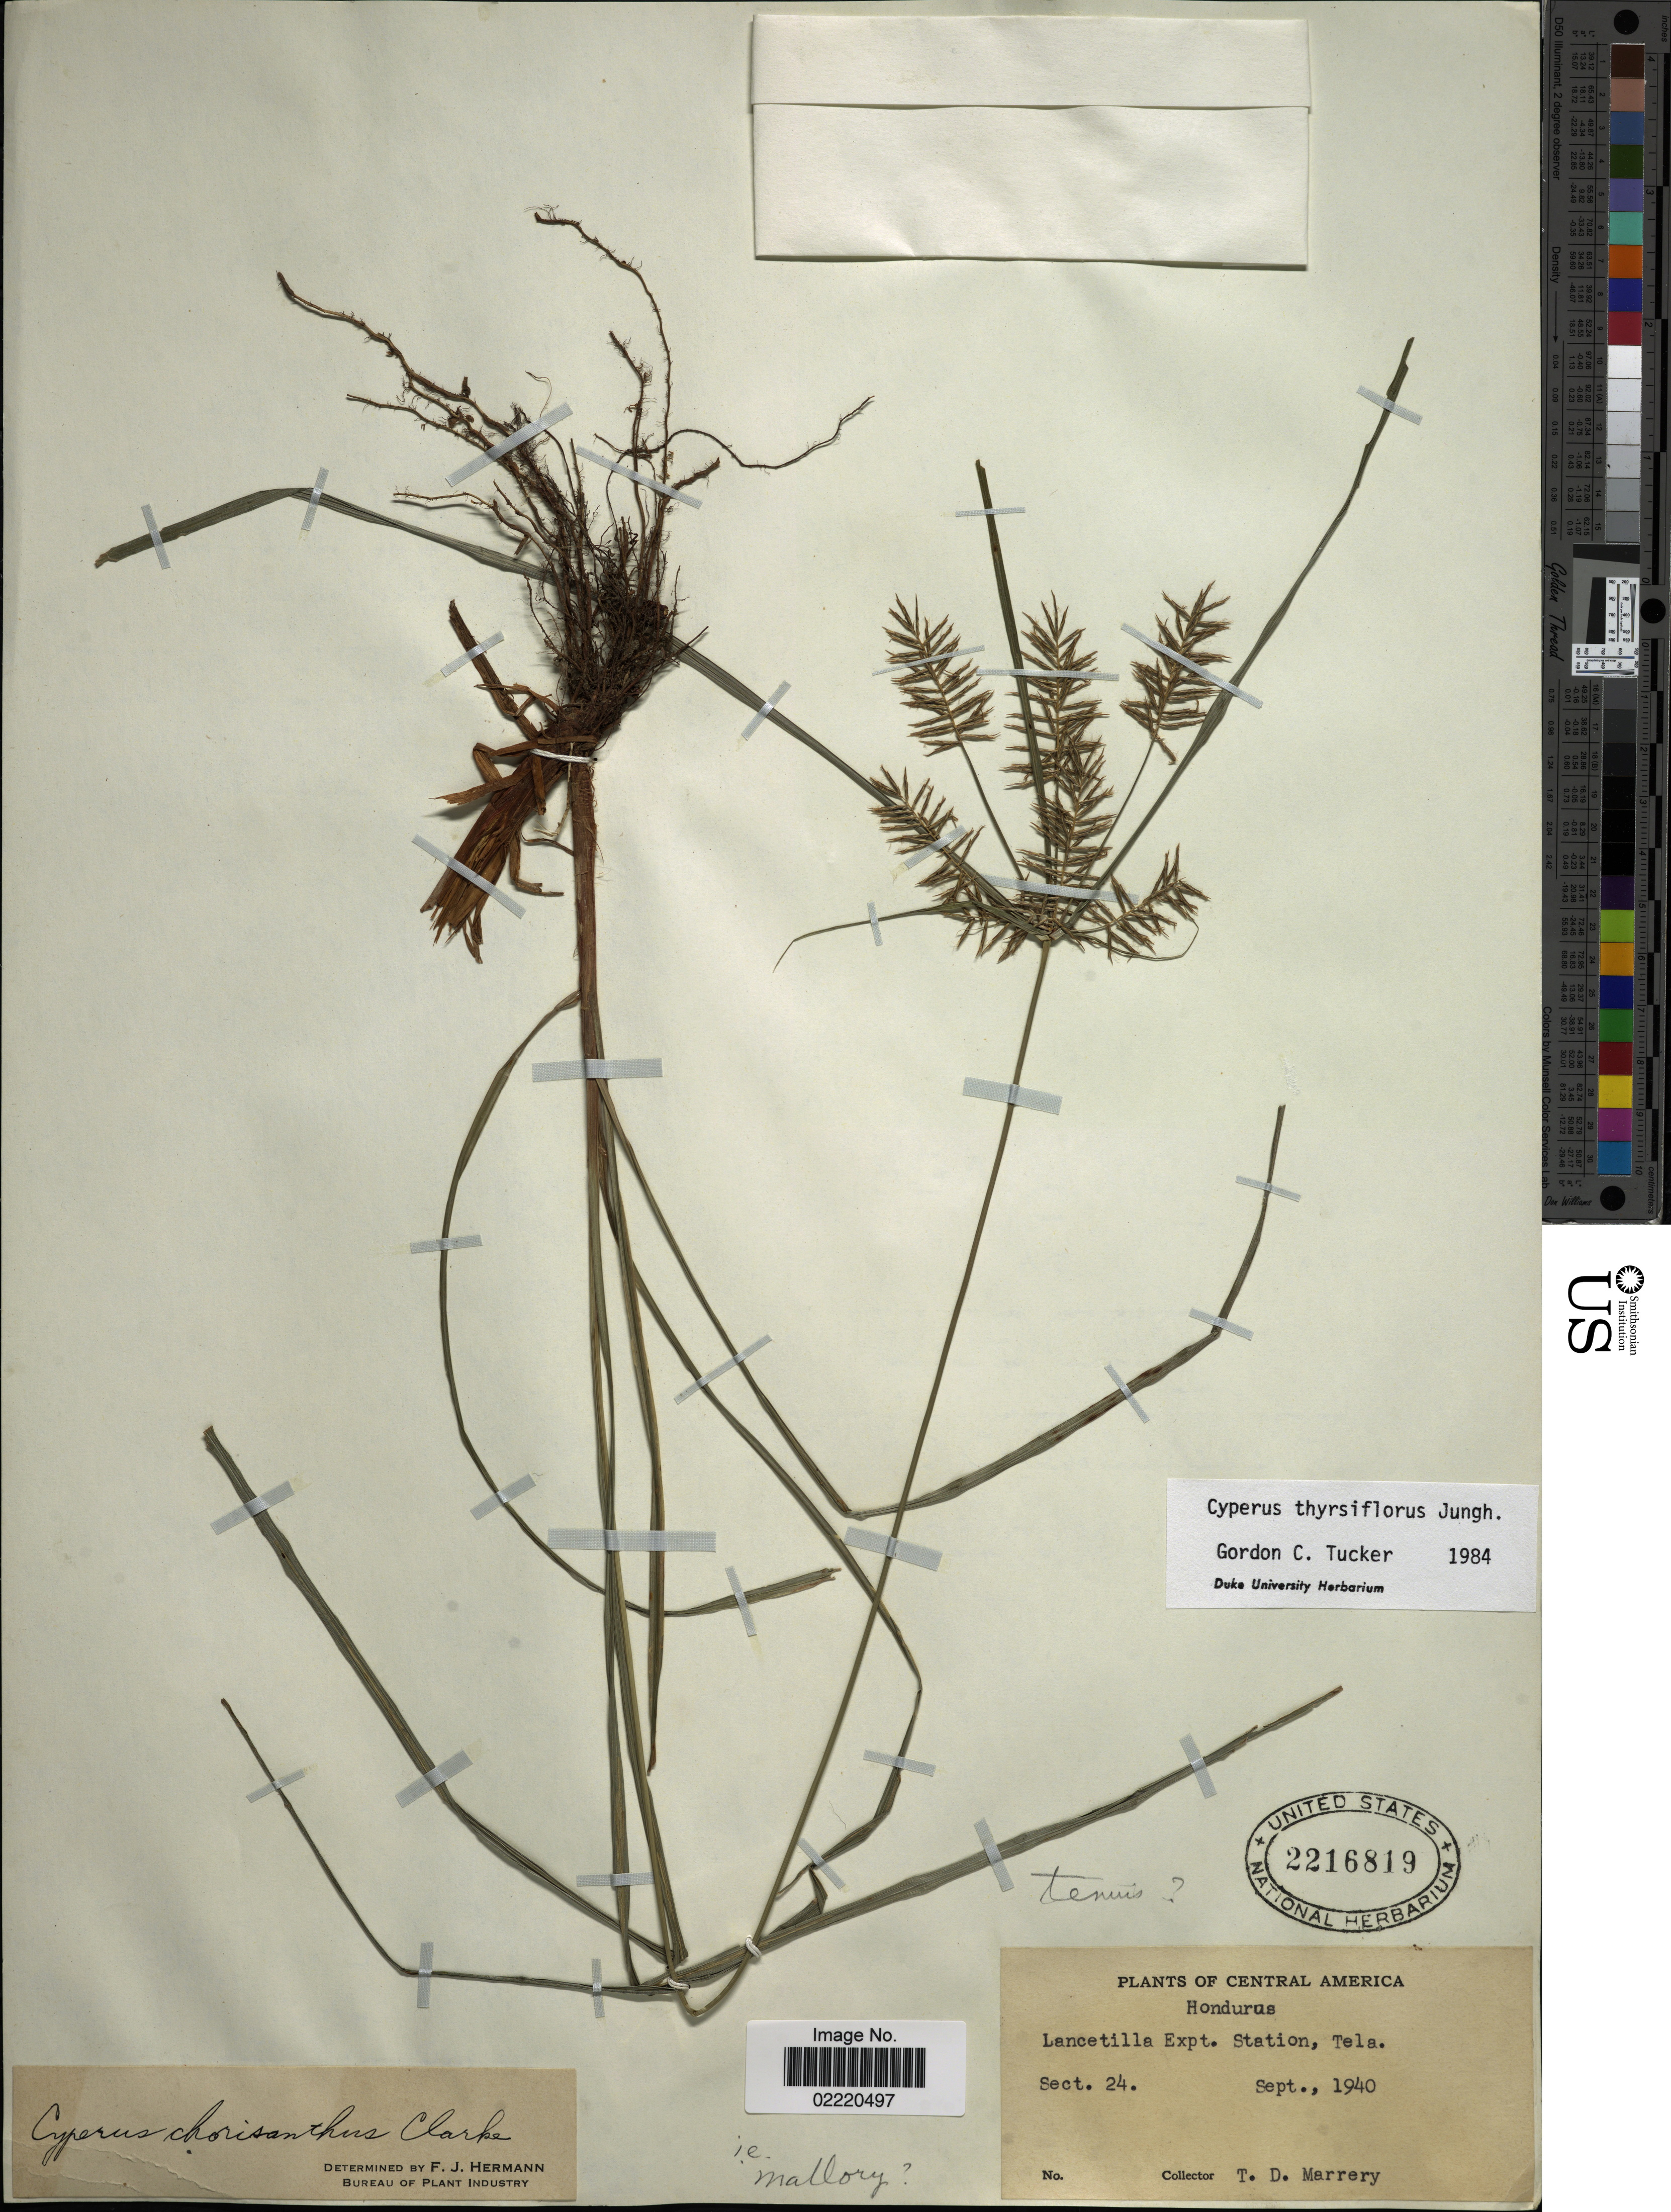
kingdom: Plantae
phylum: Tracheophyta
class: Liliopsida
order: Poales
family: Cyperaceae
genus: Cyperus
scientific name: Cyperus thyrsiflorus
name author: Jungh.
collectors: T. Marrery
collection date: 1940-09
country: Honduras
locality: Lancetilla Expt. Station, Tela. Sect. 24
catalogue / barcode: US 2216819